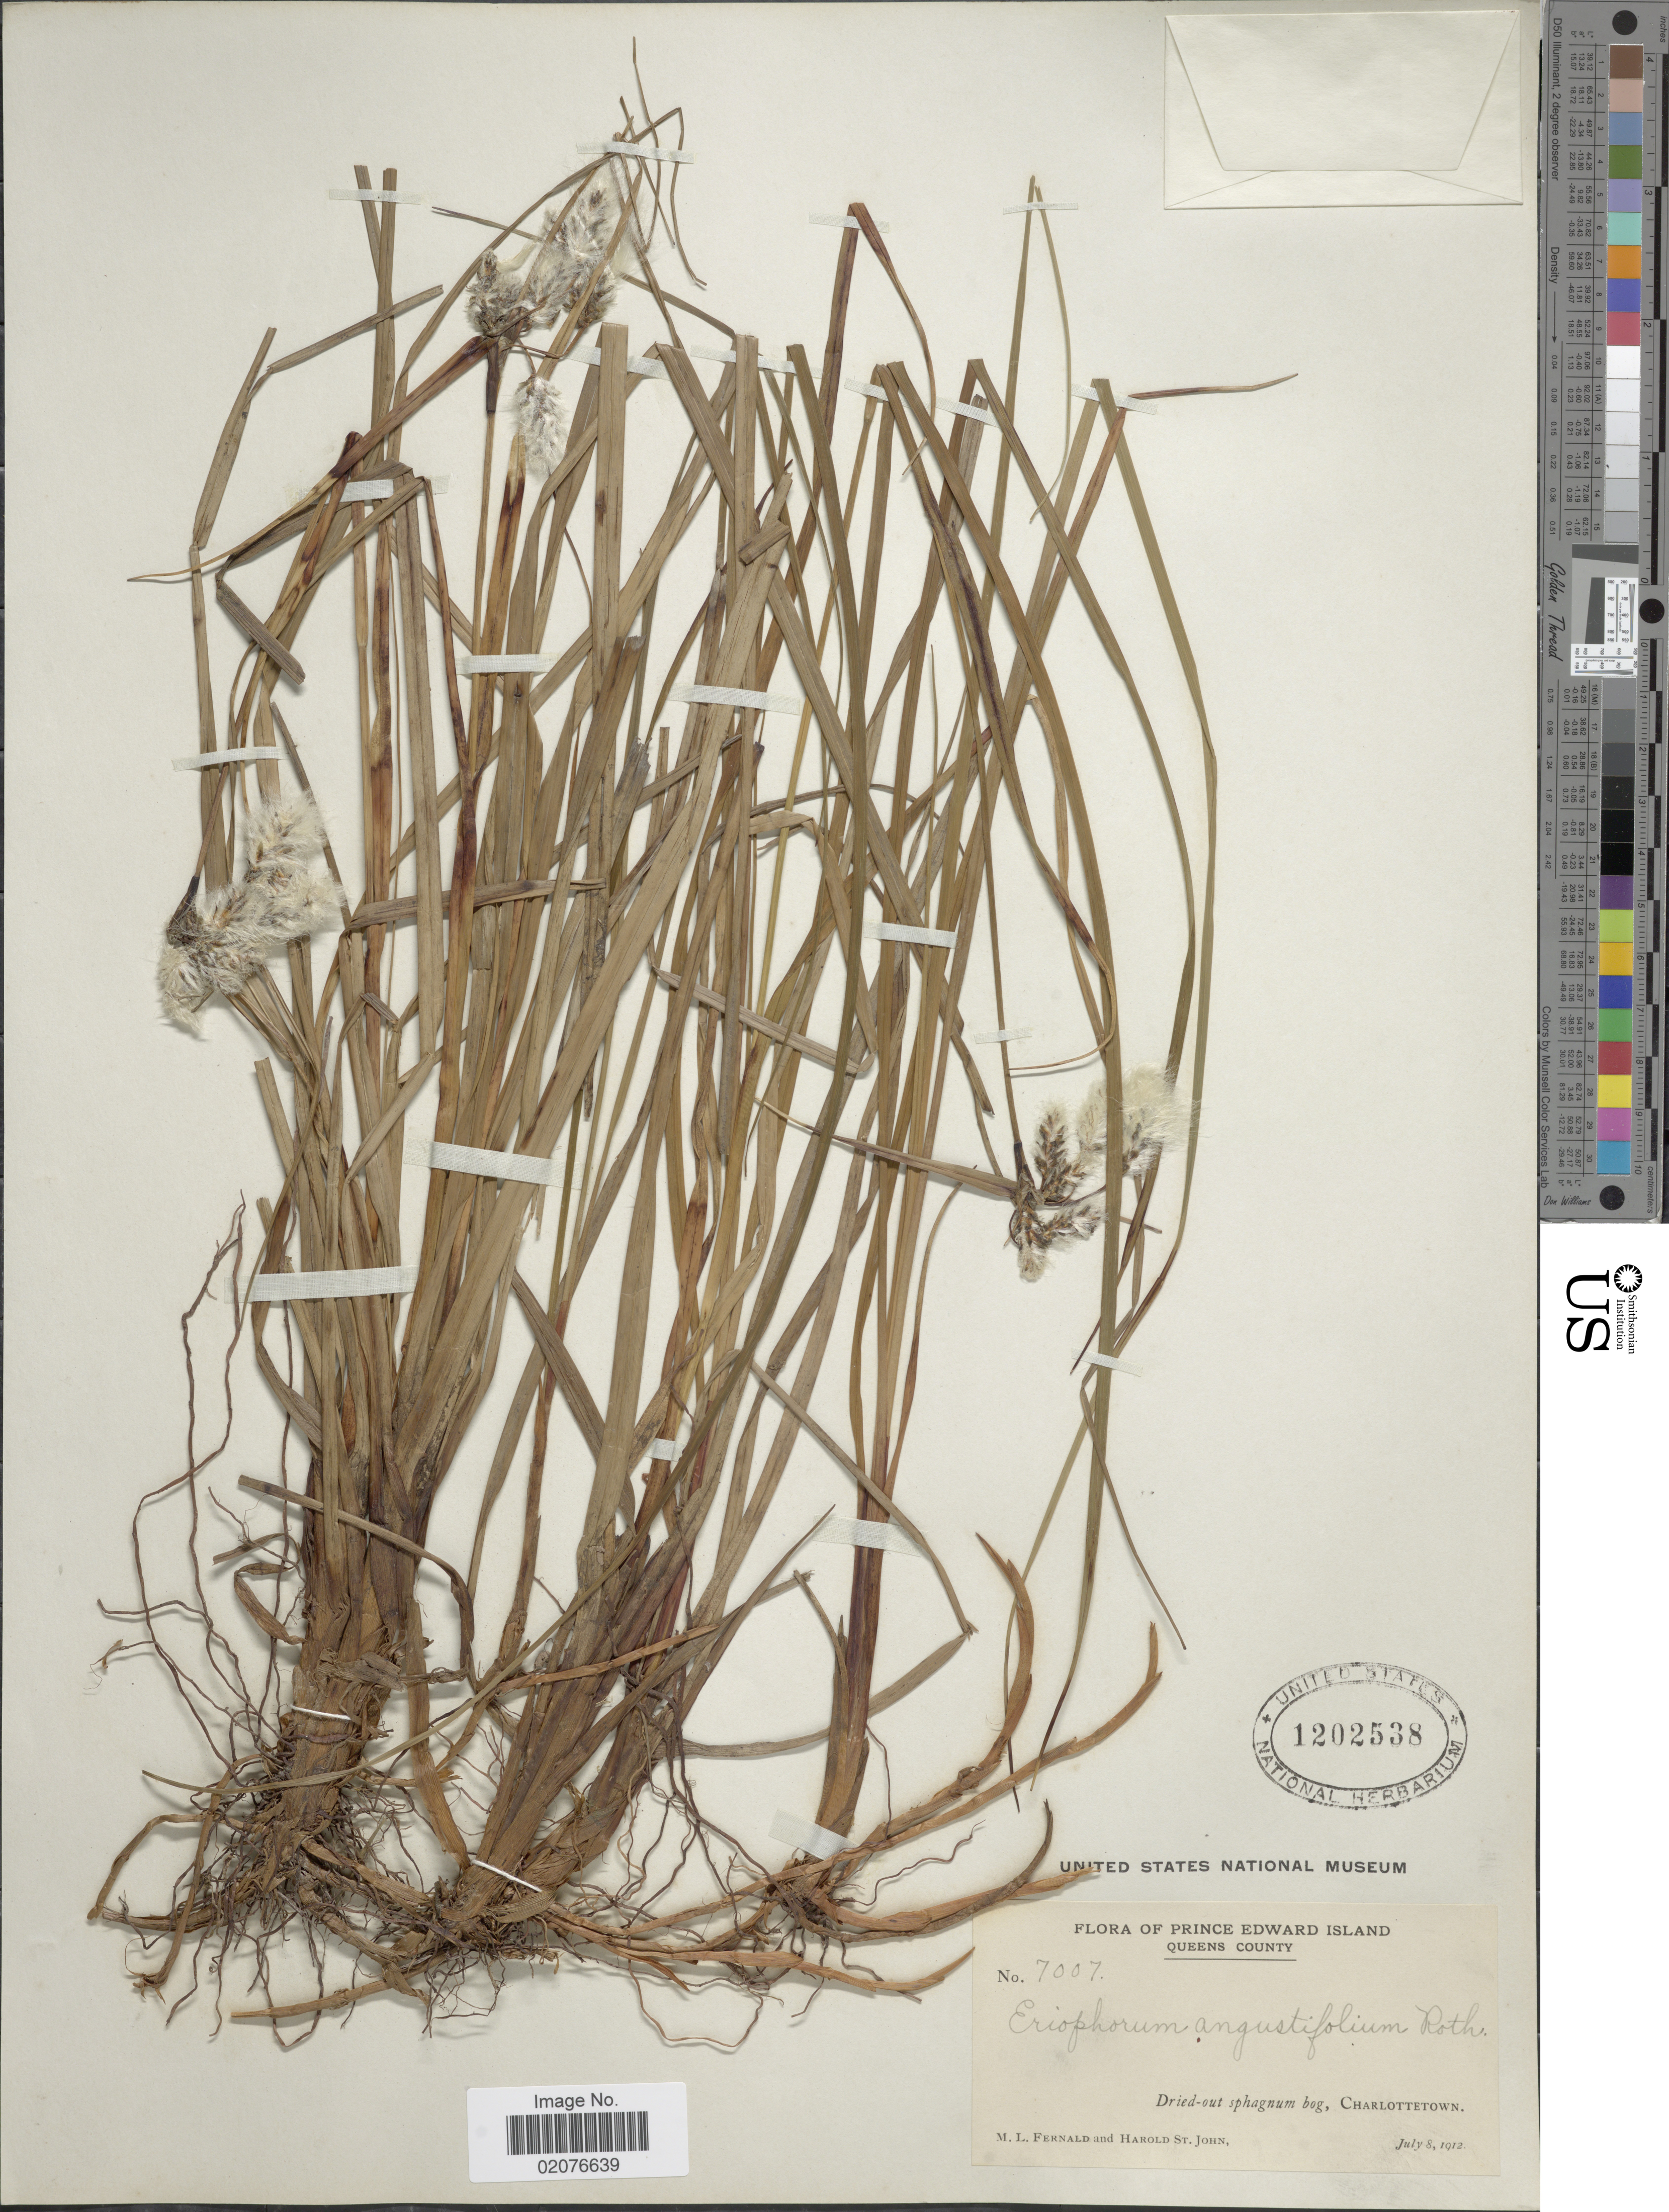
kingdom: Plantae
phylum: Tracheophyta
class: Liliopsida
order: Poales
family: Cyperaceae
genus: Eriophorum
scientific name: Eriophorum angustifolium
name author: Honck.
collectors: M. L. Fernald & H. St. John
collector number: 7007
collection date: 1912-07-08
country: Canada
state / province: Prince Edward Island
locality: Queens County, Dried-out sphagnum bog, Cahrlottetown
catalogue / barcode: US 1202538